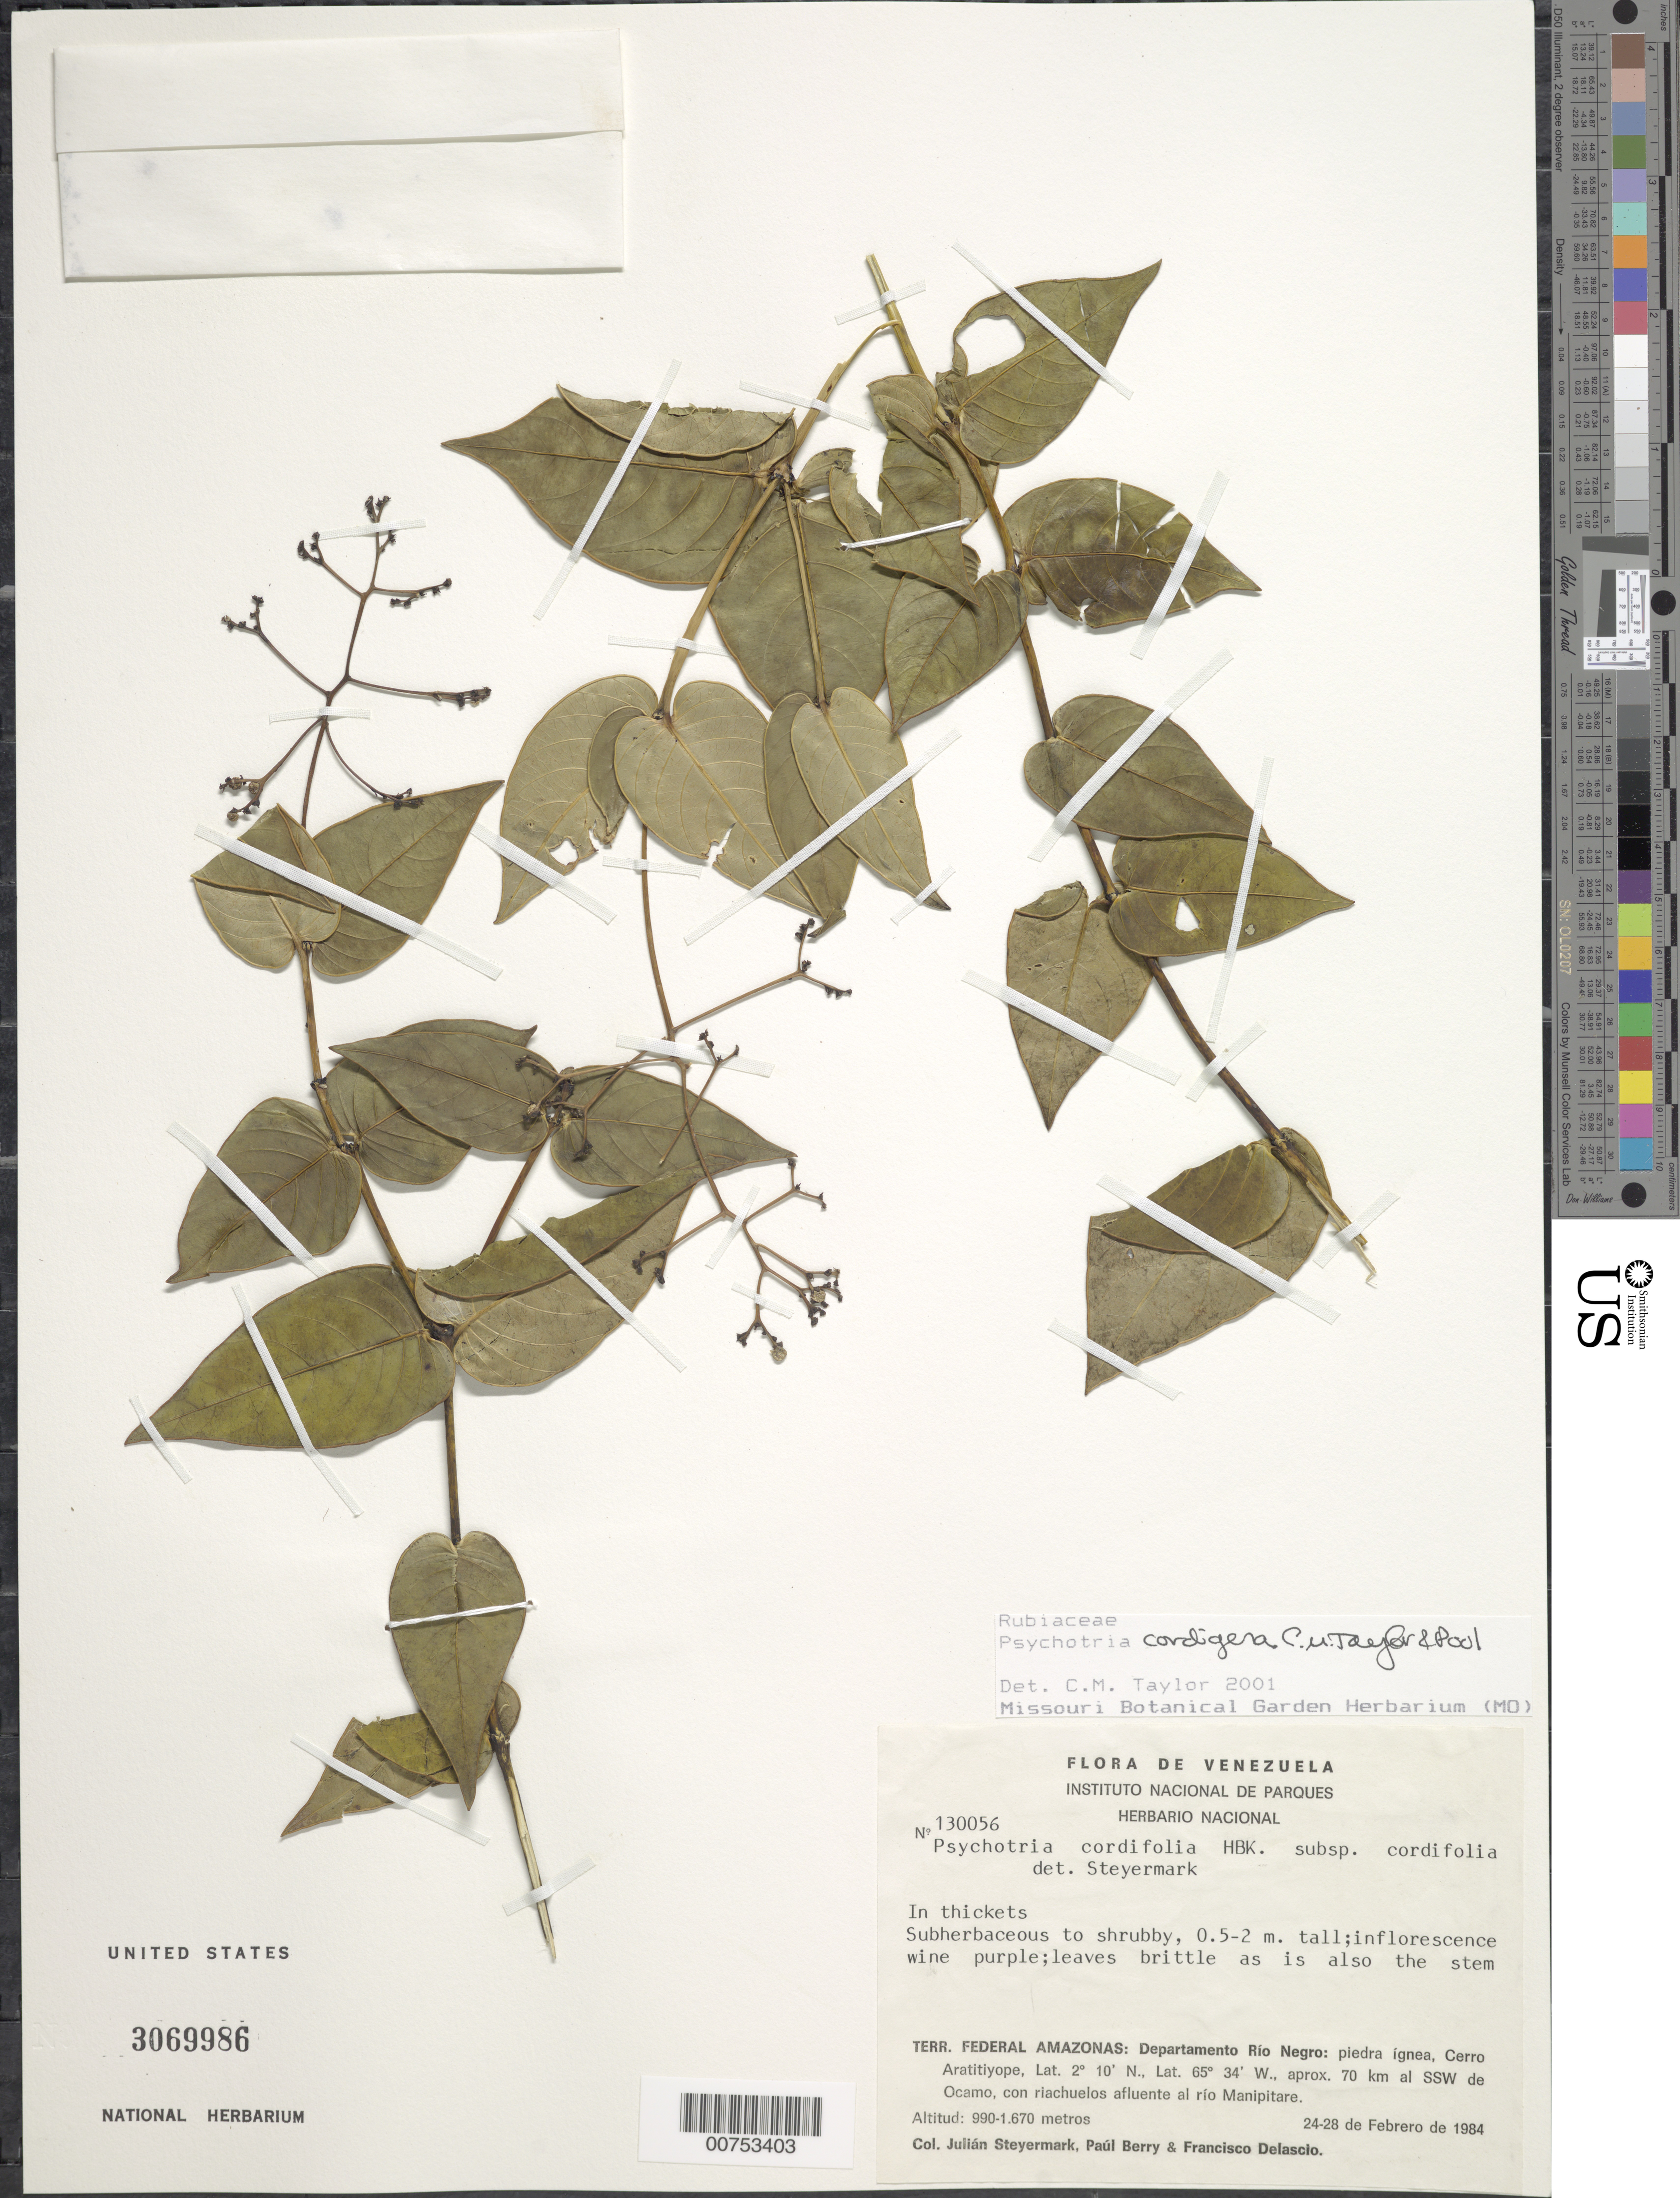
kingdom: Plantae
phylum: Tracheophyta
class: Magnoliopsida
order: Gentianales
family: Rubiaceae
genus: Psychotria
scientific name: Psychotria cornigera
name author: Benth.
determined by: Taylor, Charlotte M.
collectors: J. Steyermark, P. Berry & F. Delascio C.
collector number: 130056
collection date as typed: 24-Feb-84 to 28-Feb-84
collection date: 1984-02-24/1984-02-28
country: Venezuela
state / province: Amazonas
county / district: Río Negro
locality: Cerro Aratitiyope, approx. 70 km SSW of Ocamo, con riachuelos afluente al Río Manipitare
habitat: Piedra igena; in thickets, con riachuelos afluente al río Manipitare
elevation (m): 990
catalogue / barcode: US 3069986